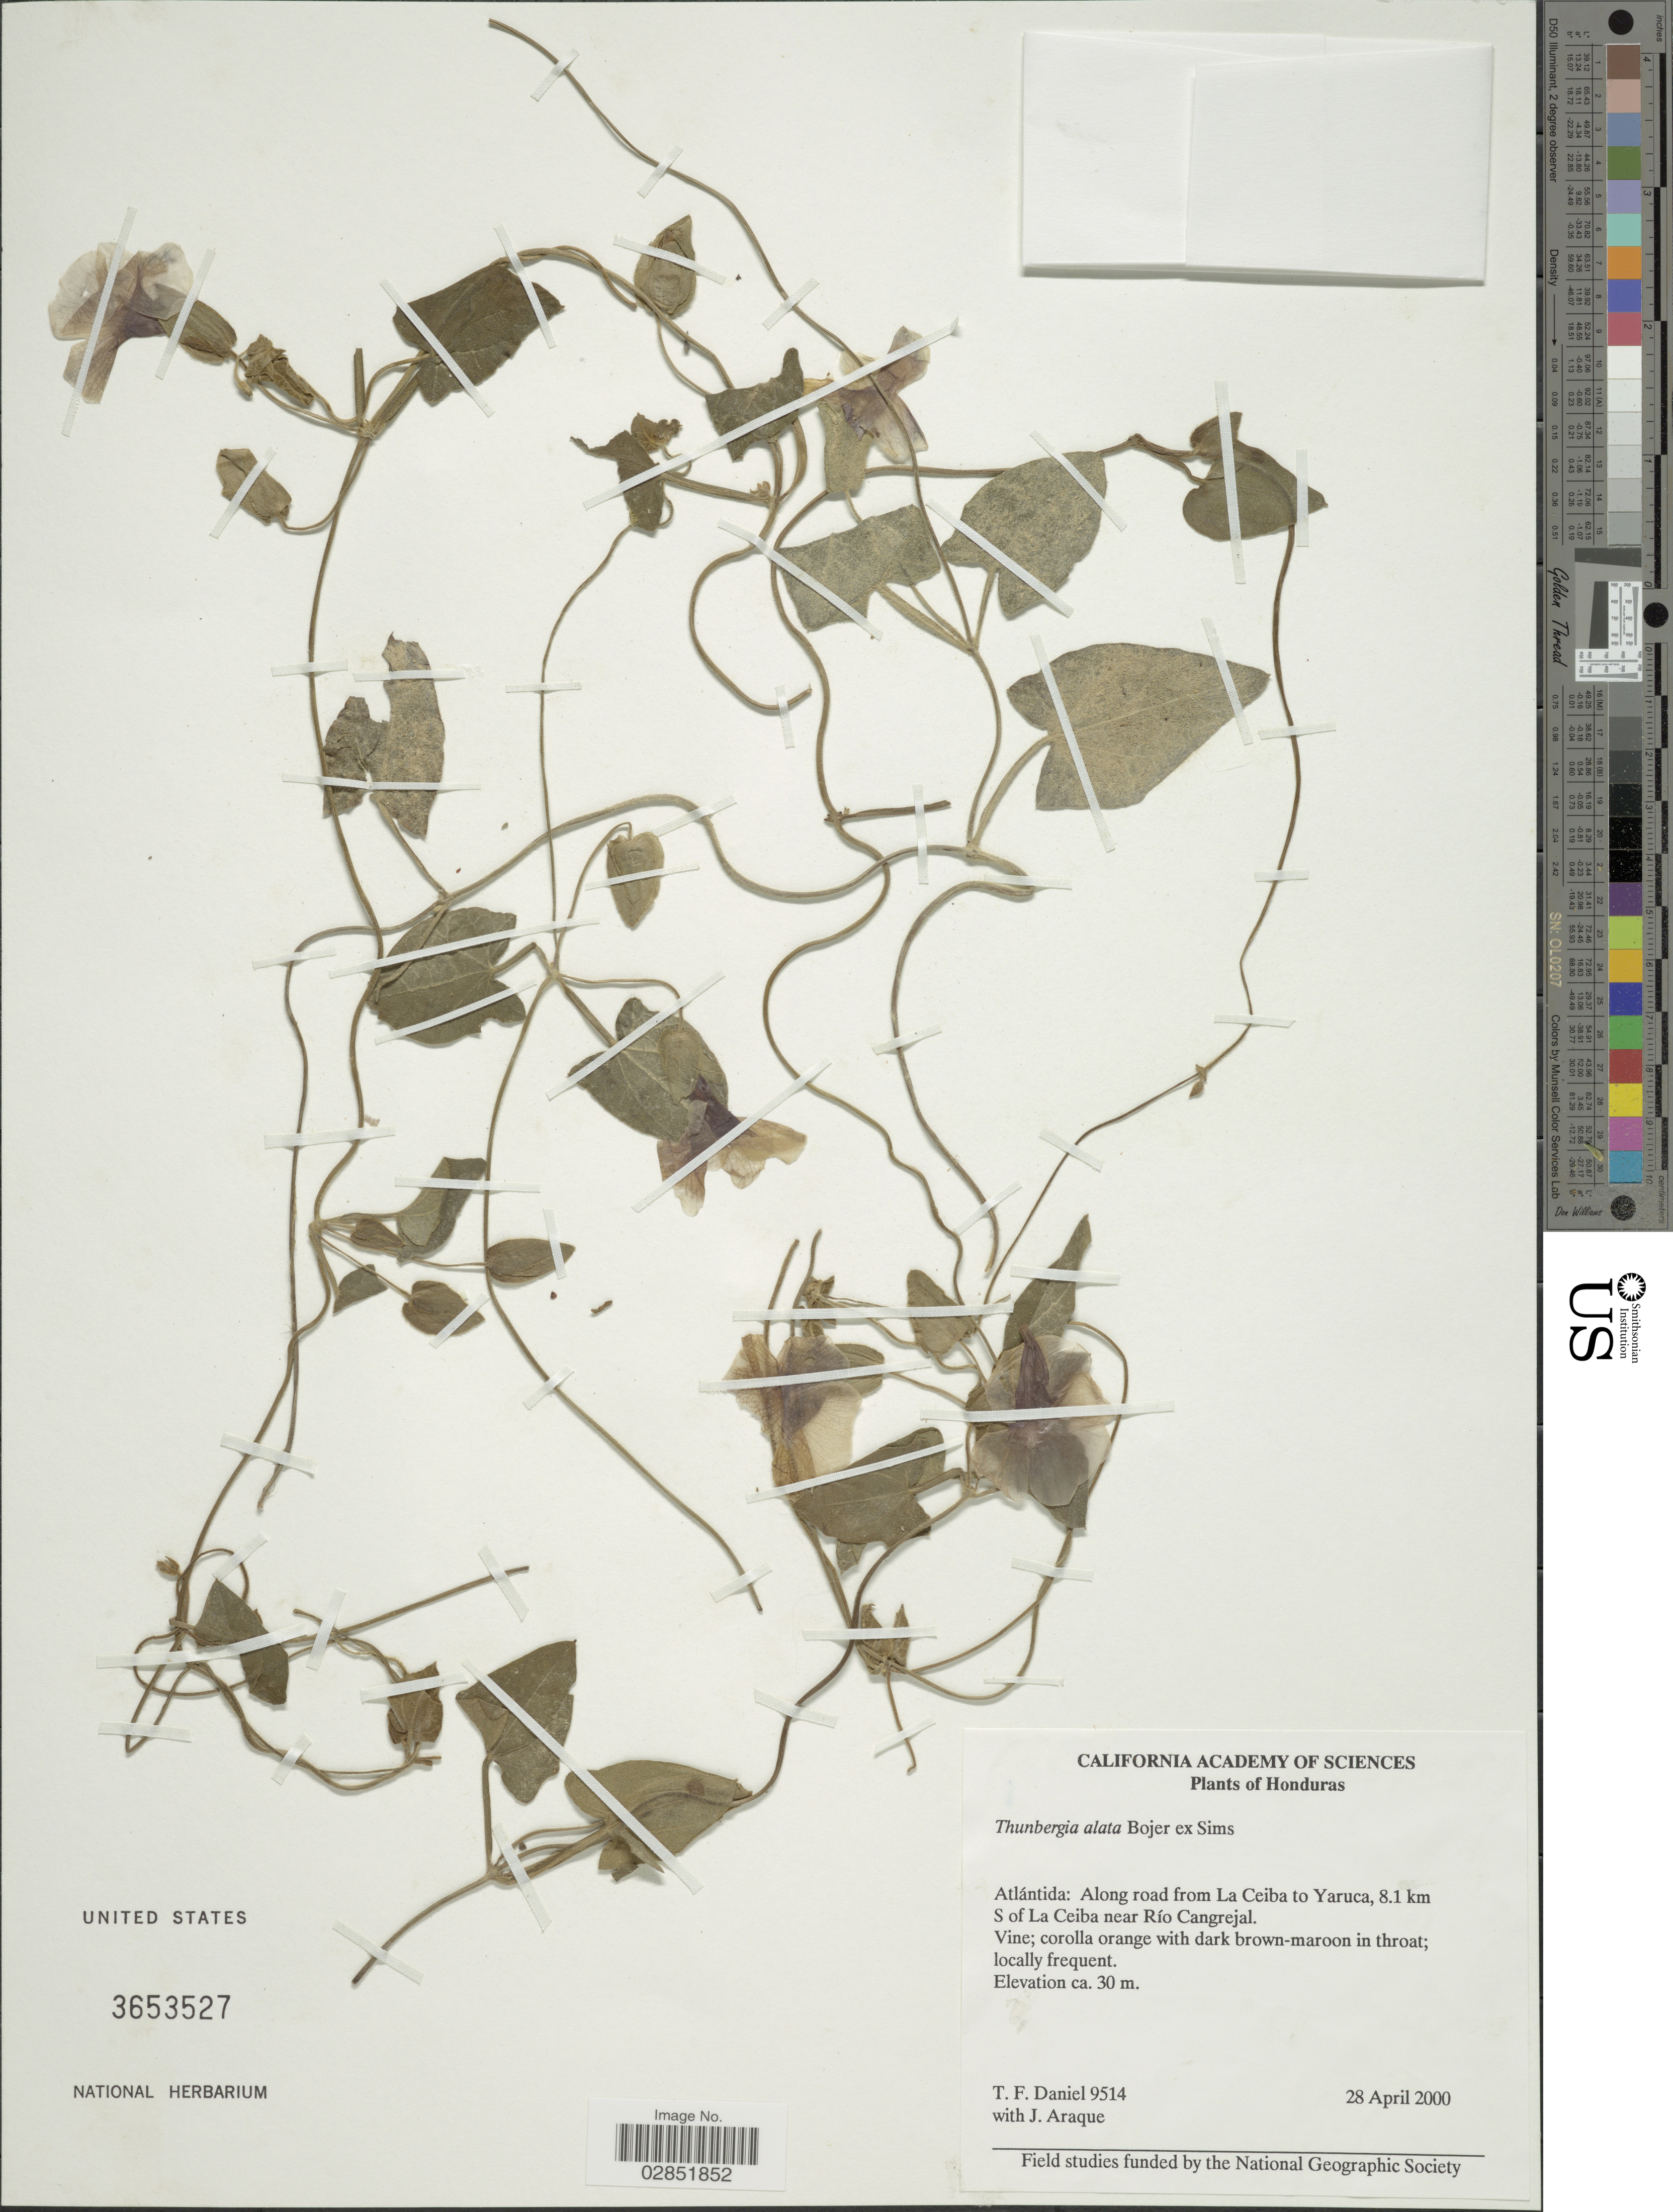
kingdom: Plantae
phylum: Tracheophyta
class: Magnoliopsida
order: Lamiales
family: Acanthaceae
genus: Thunbergia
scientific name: Thunbergia alata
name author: Bojer ex Sims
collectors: T. F. Daniel & J. Araque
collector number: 9514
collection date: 2000-04-28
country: Honduras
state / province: Atlántida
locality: Along road from La Ceiba to Yaruca, 8.1 km S of La Ceiba near Río Cangrejal.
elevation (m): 30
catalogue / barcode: US 3653527